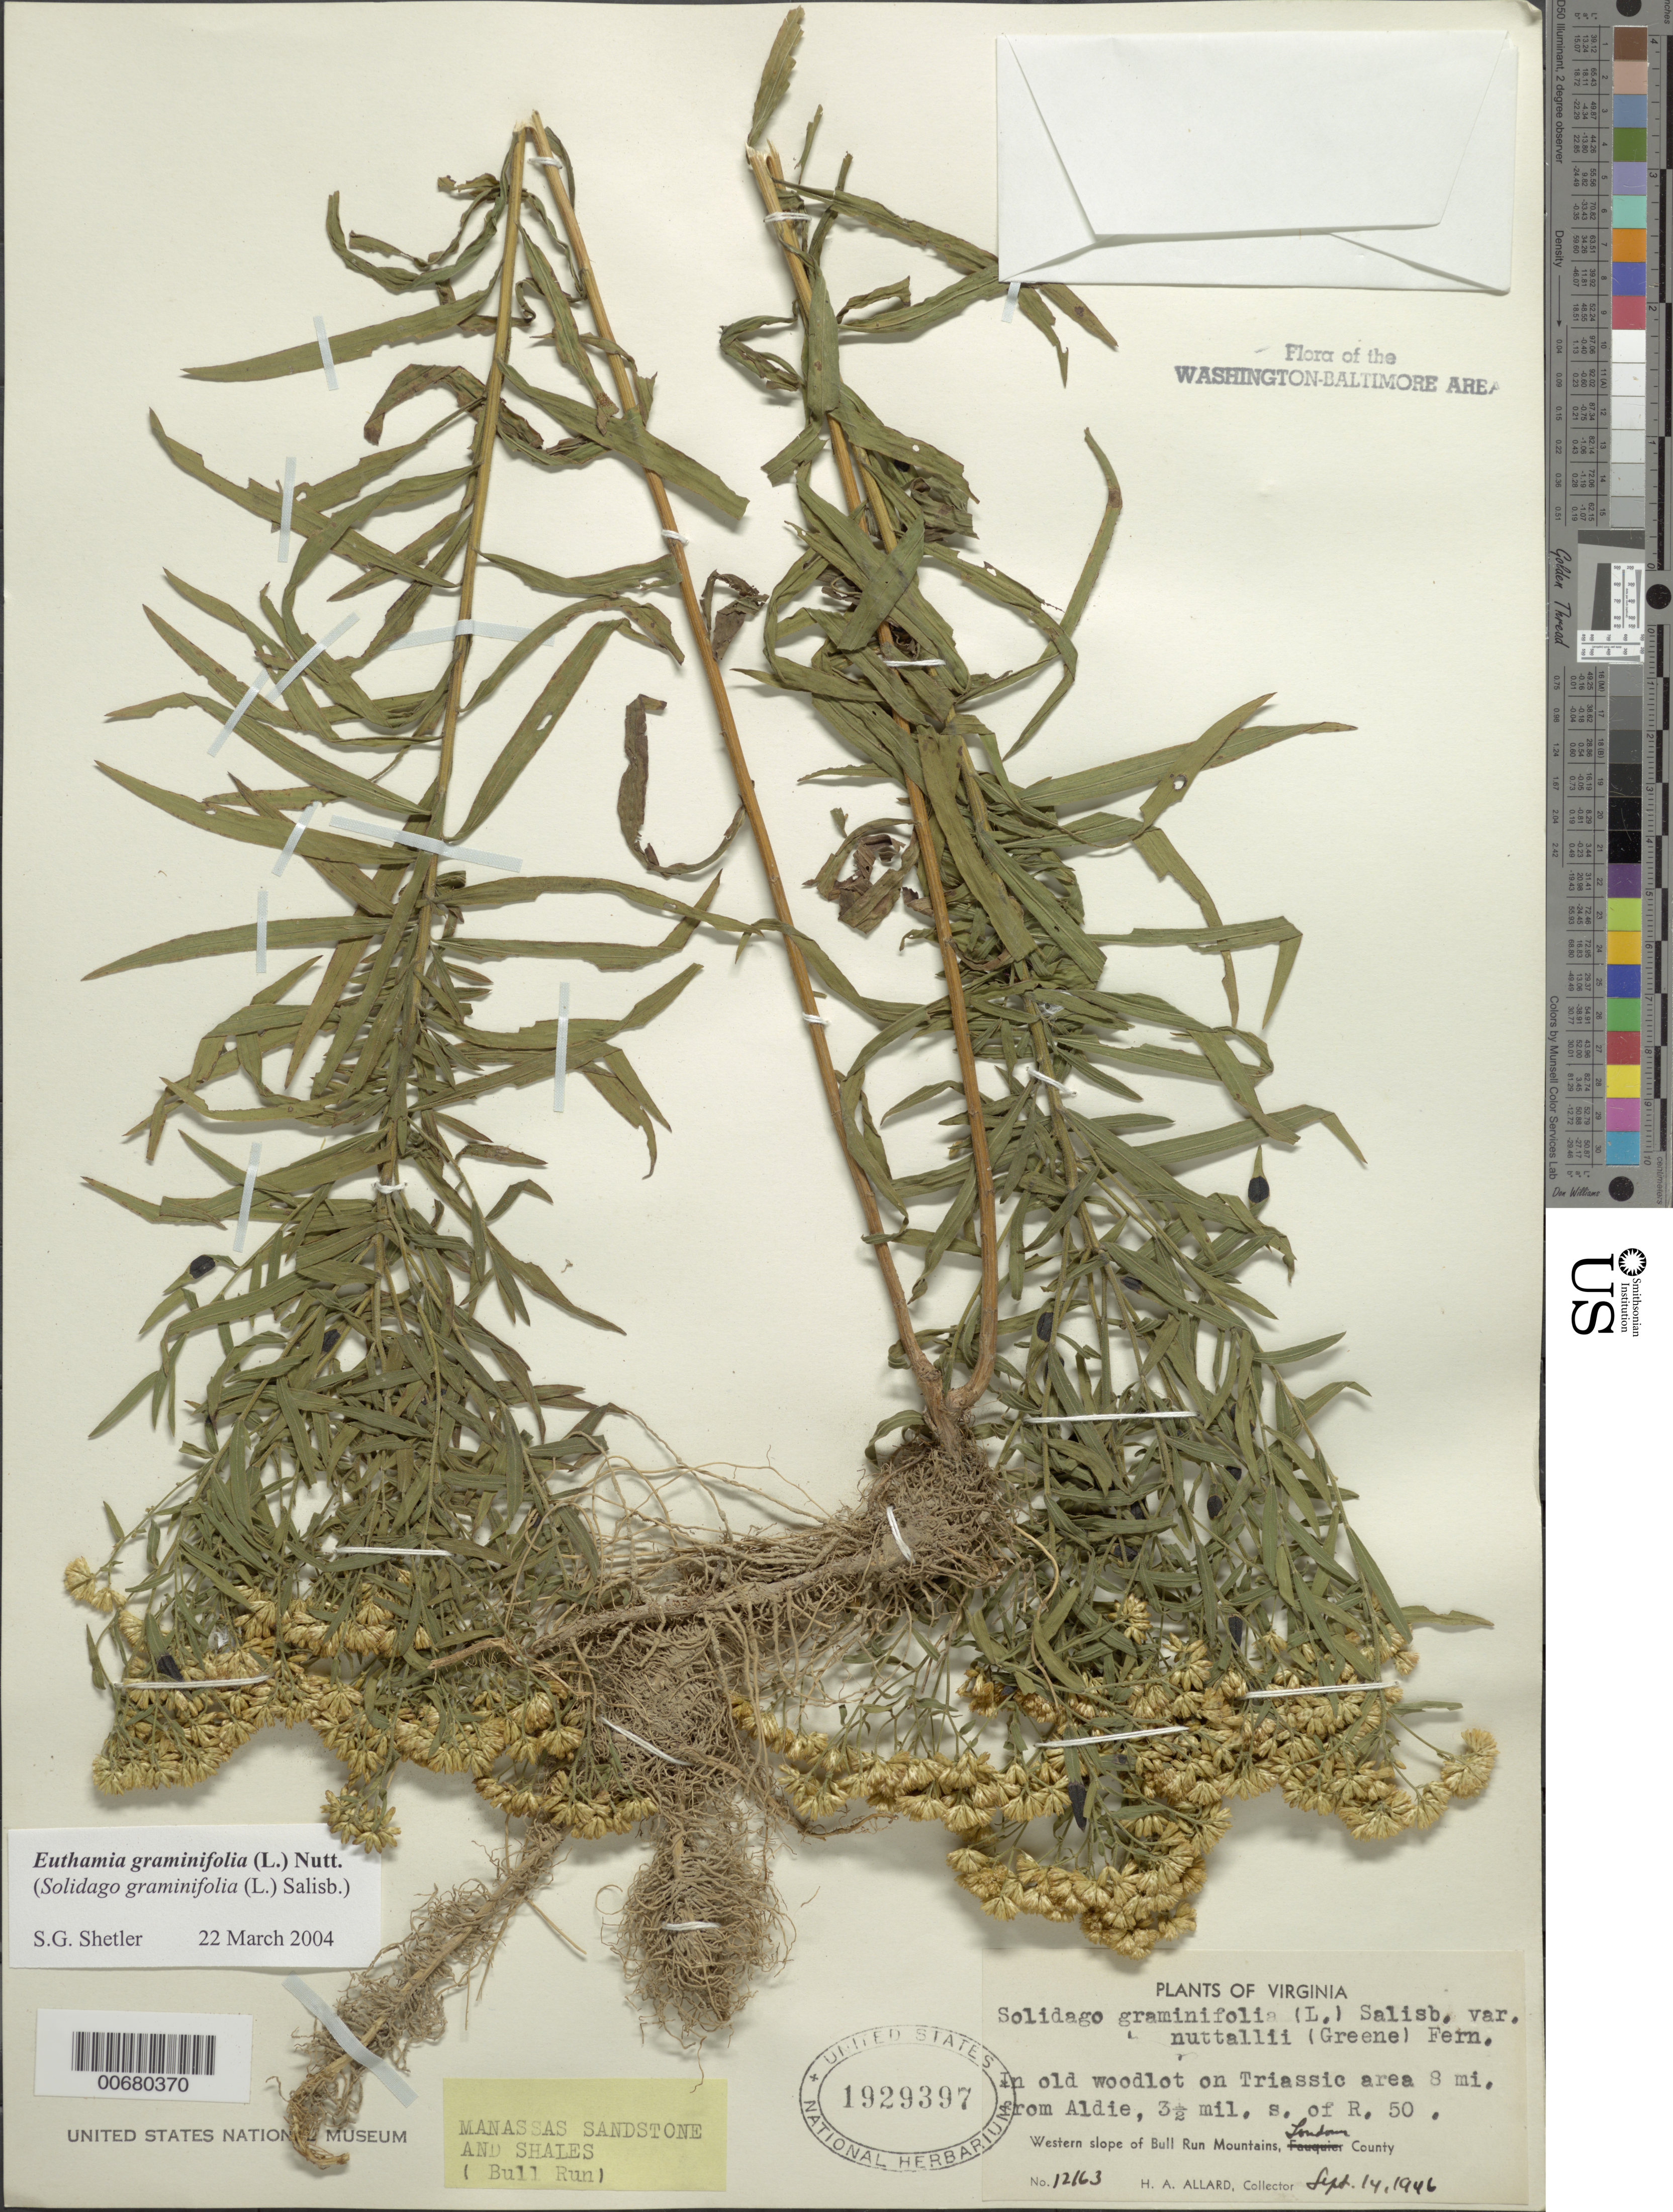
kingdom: Plantae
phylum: Tracheophyta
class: Magnoliopsida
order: Asterales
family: Asteraceae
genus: Euthamia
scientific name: Euthamia graminifolia var. nuttalii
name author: (S.W. Greene) W. Stone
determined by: Shetler, Stanwyn G., (US), NMNH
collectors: H. A. Allard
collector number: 12163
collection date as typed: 14 Sep 1946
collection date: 1946-09-14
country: United States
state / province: Virginia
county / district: Loudoun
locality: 8 mi. from Aldie, 3.5 mi. S of Rt. 50 Bull Run Mts.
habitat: In old woodlot on Triassic area.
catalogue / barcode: US 1929397